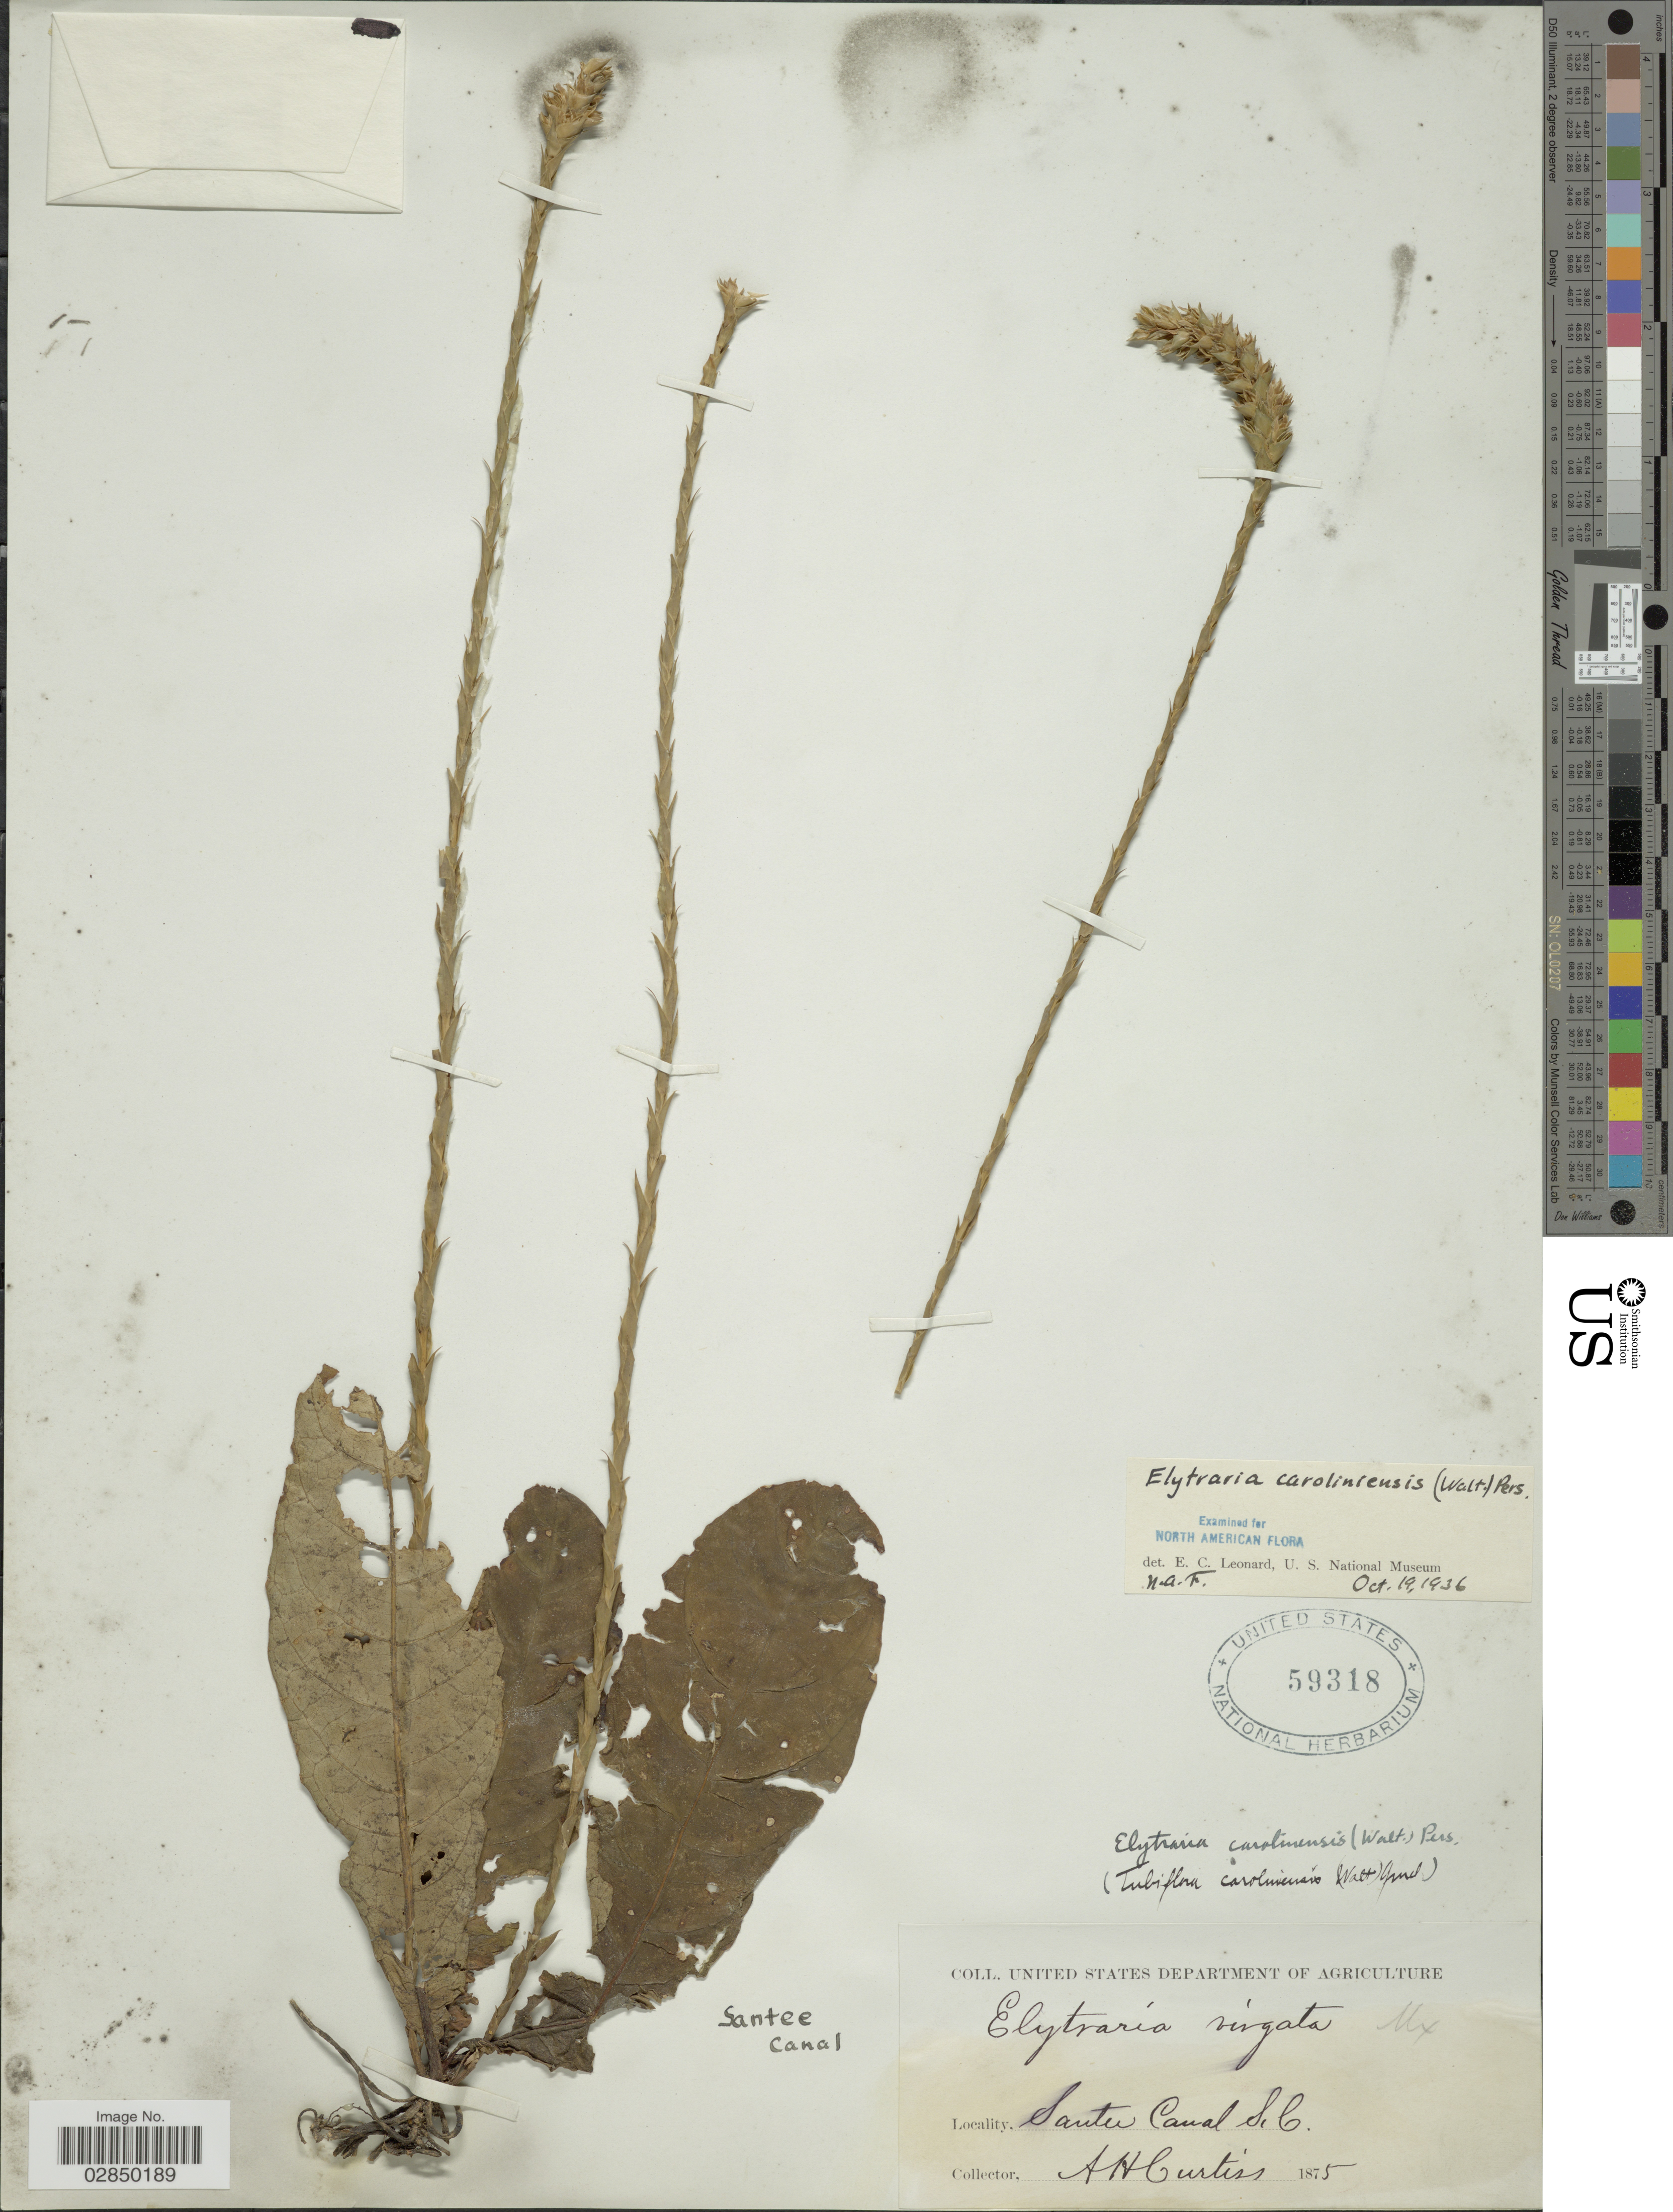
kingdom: Plantae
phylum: Tracheophyta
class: Magnoliopsida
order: Lamiales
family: Acanthaceae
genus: Elytraria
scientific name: Elytraria caroliniensis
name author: (J.F. Gmel.) Pers.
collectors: A. H. Curtiss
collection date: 1875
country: United States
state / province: South Carolina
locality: Santee Canal S. C.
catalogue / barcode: US 59318